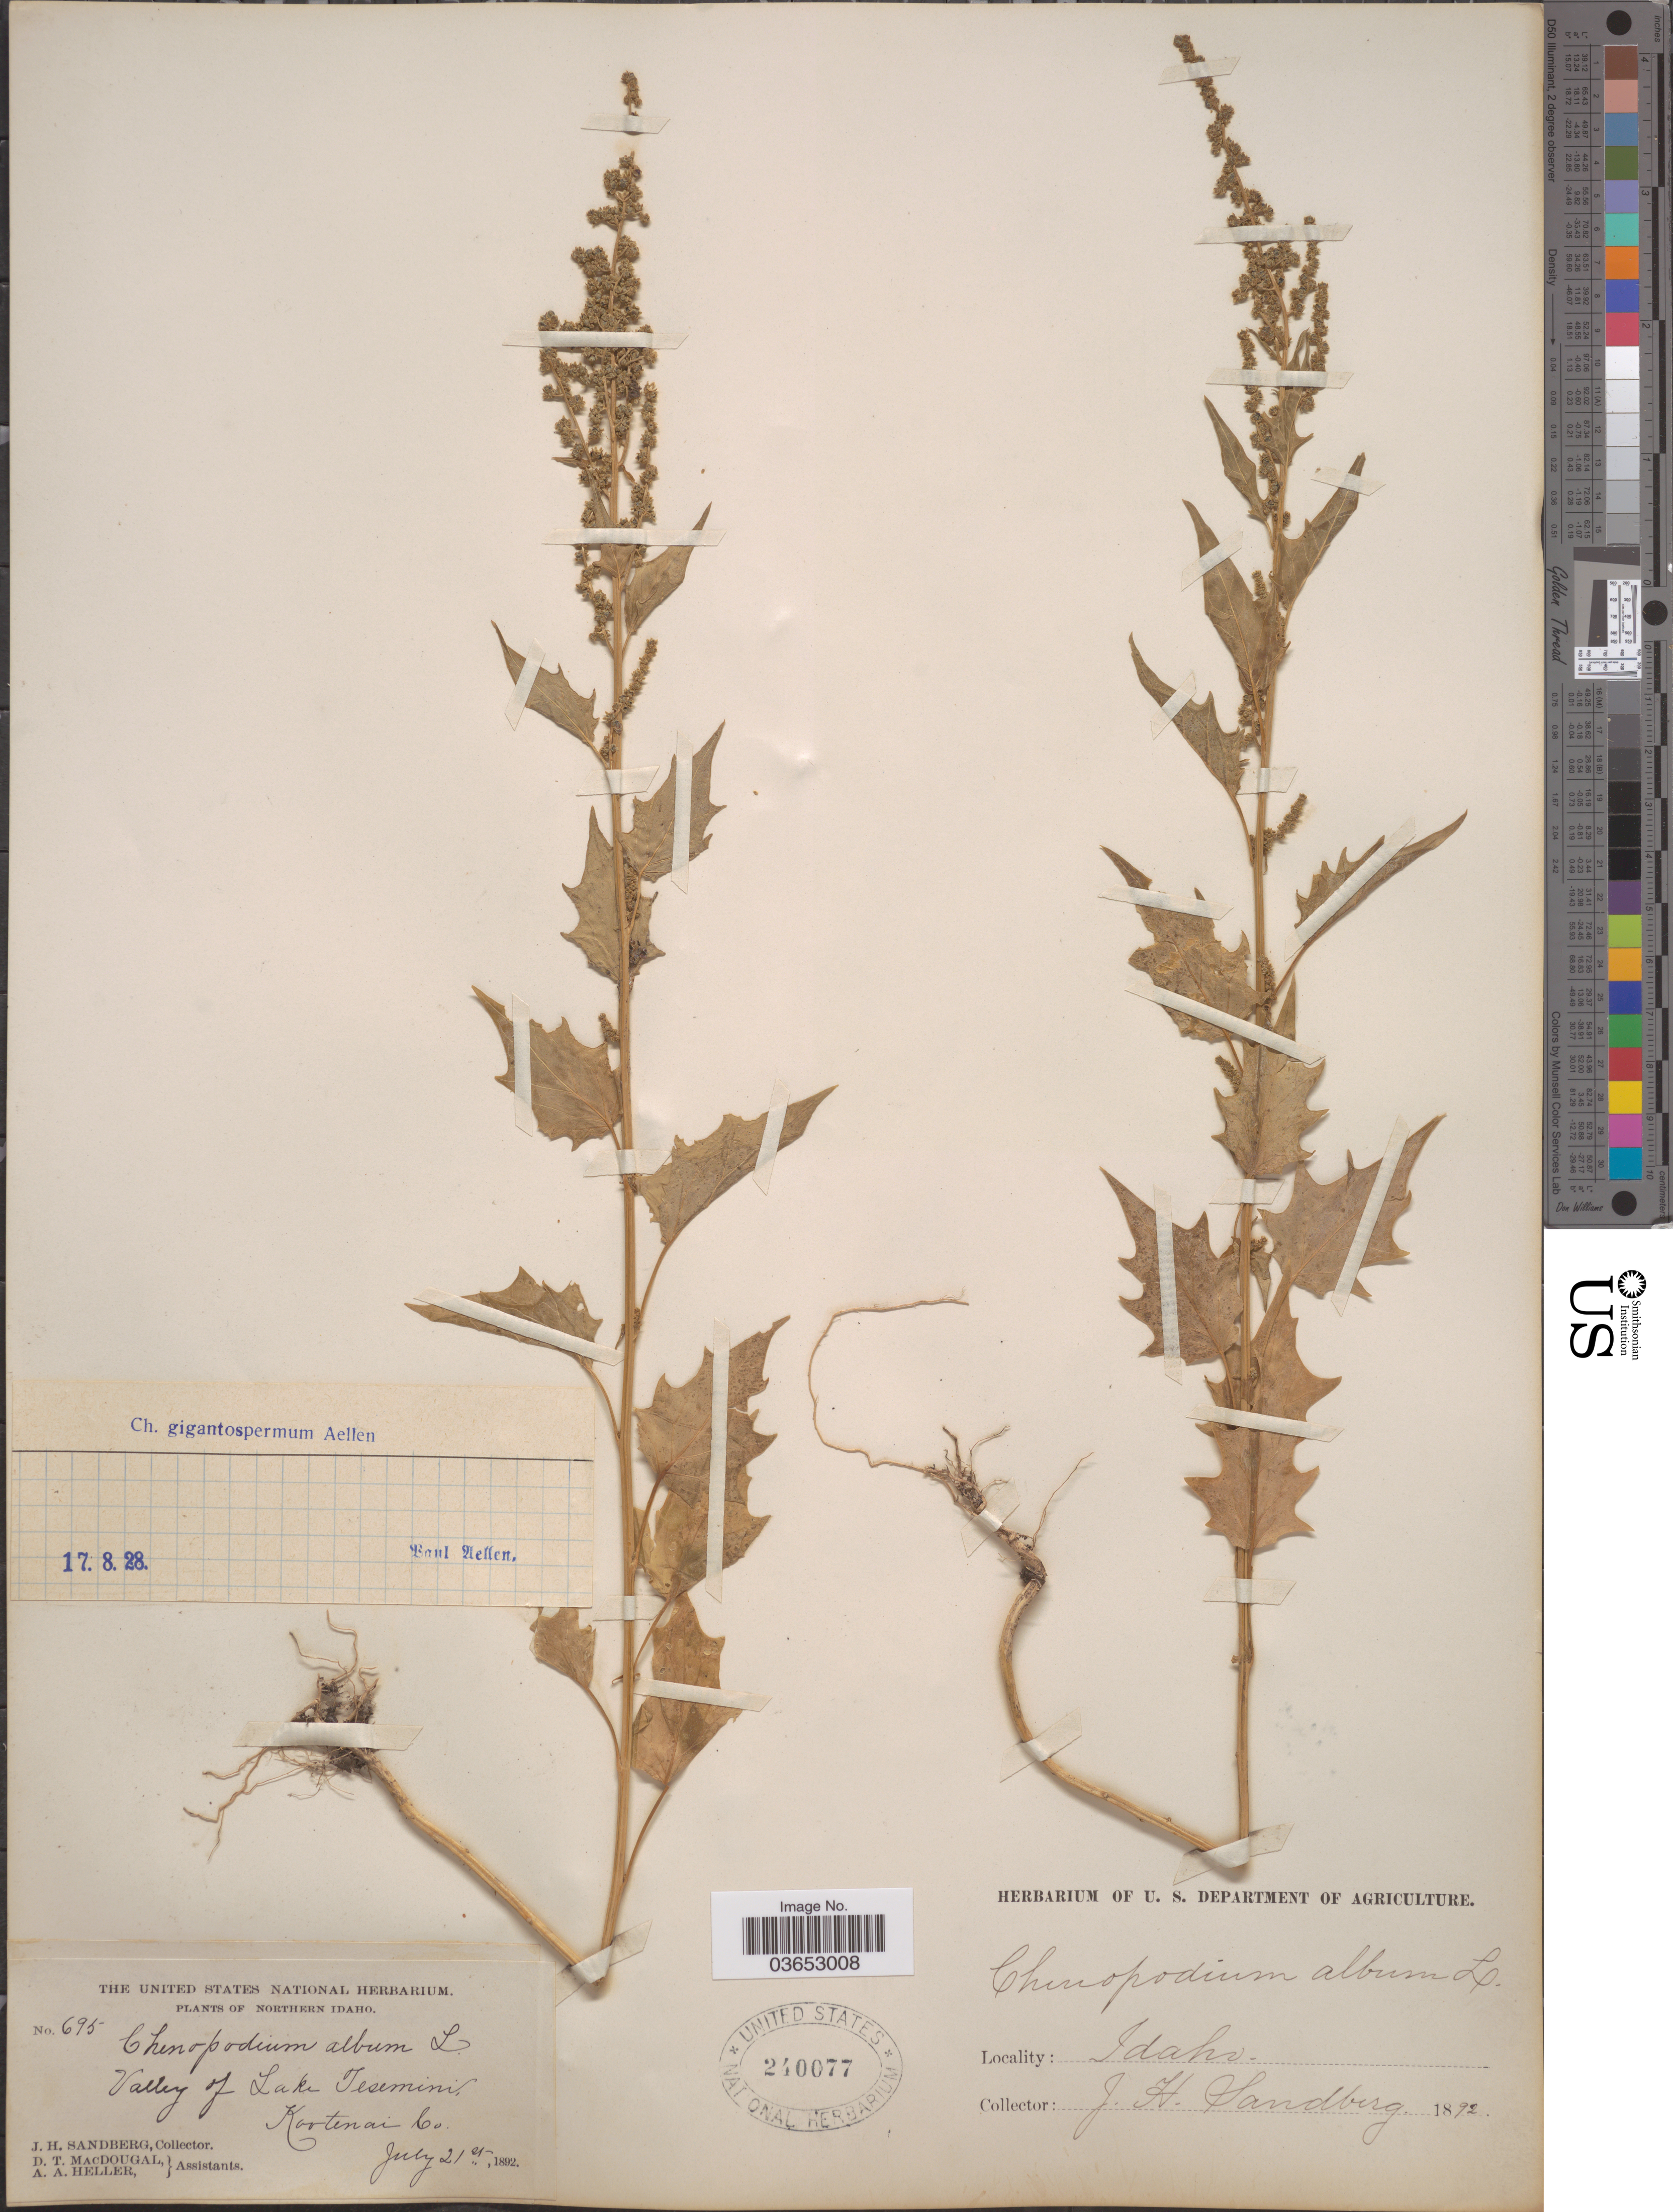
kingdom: Plantae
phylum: Tracheophyta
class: Magnoliopsida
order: Caryophyllales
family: Amaranthaceae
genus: Chenopodium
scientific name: Chenopodium gigantospermum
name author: Aellen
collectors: J. H. Sandberg, D. T. MacDougal & A. A. Heller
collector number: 695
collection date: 1892-07-21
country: United States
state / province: Idaho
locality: Northern Idaho. Valley of Lake Tesemini, Kootenai Co.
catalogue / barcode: US 240077